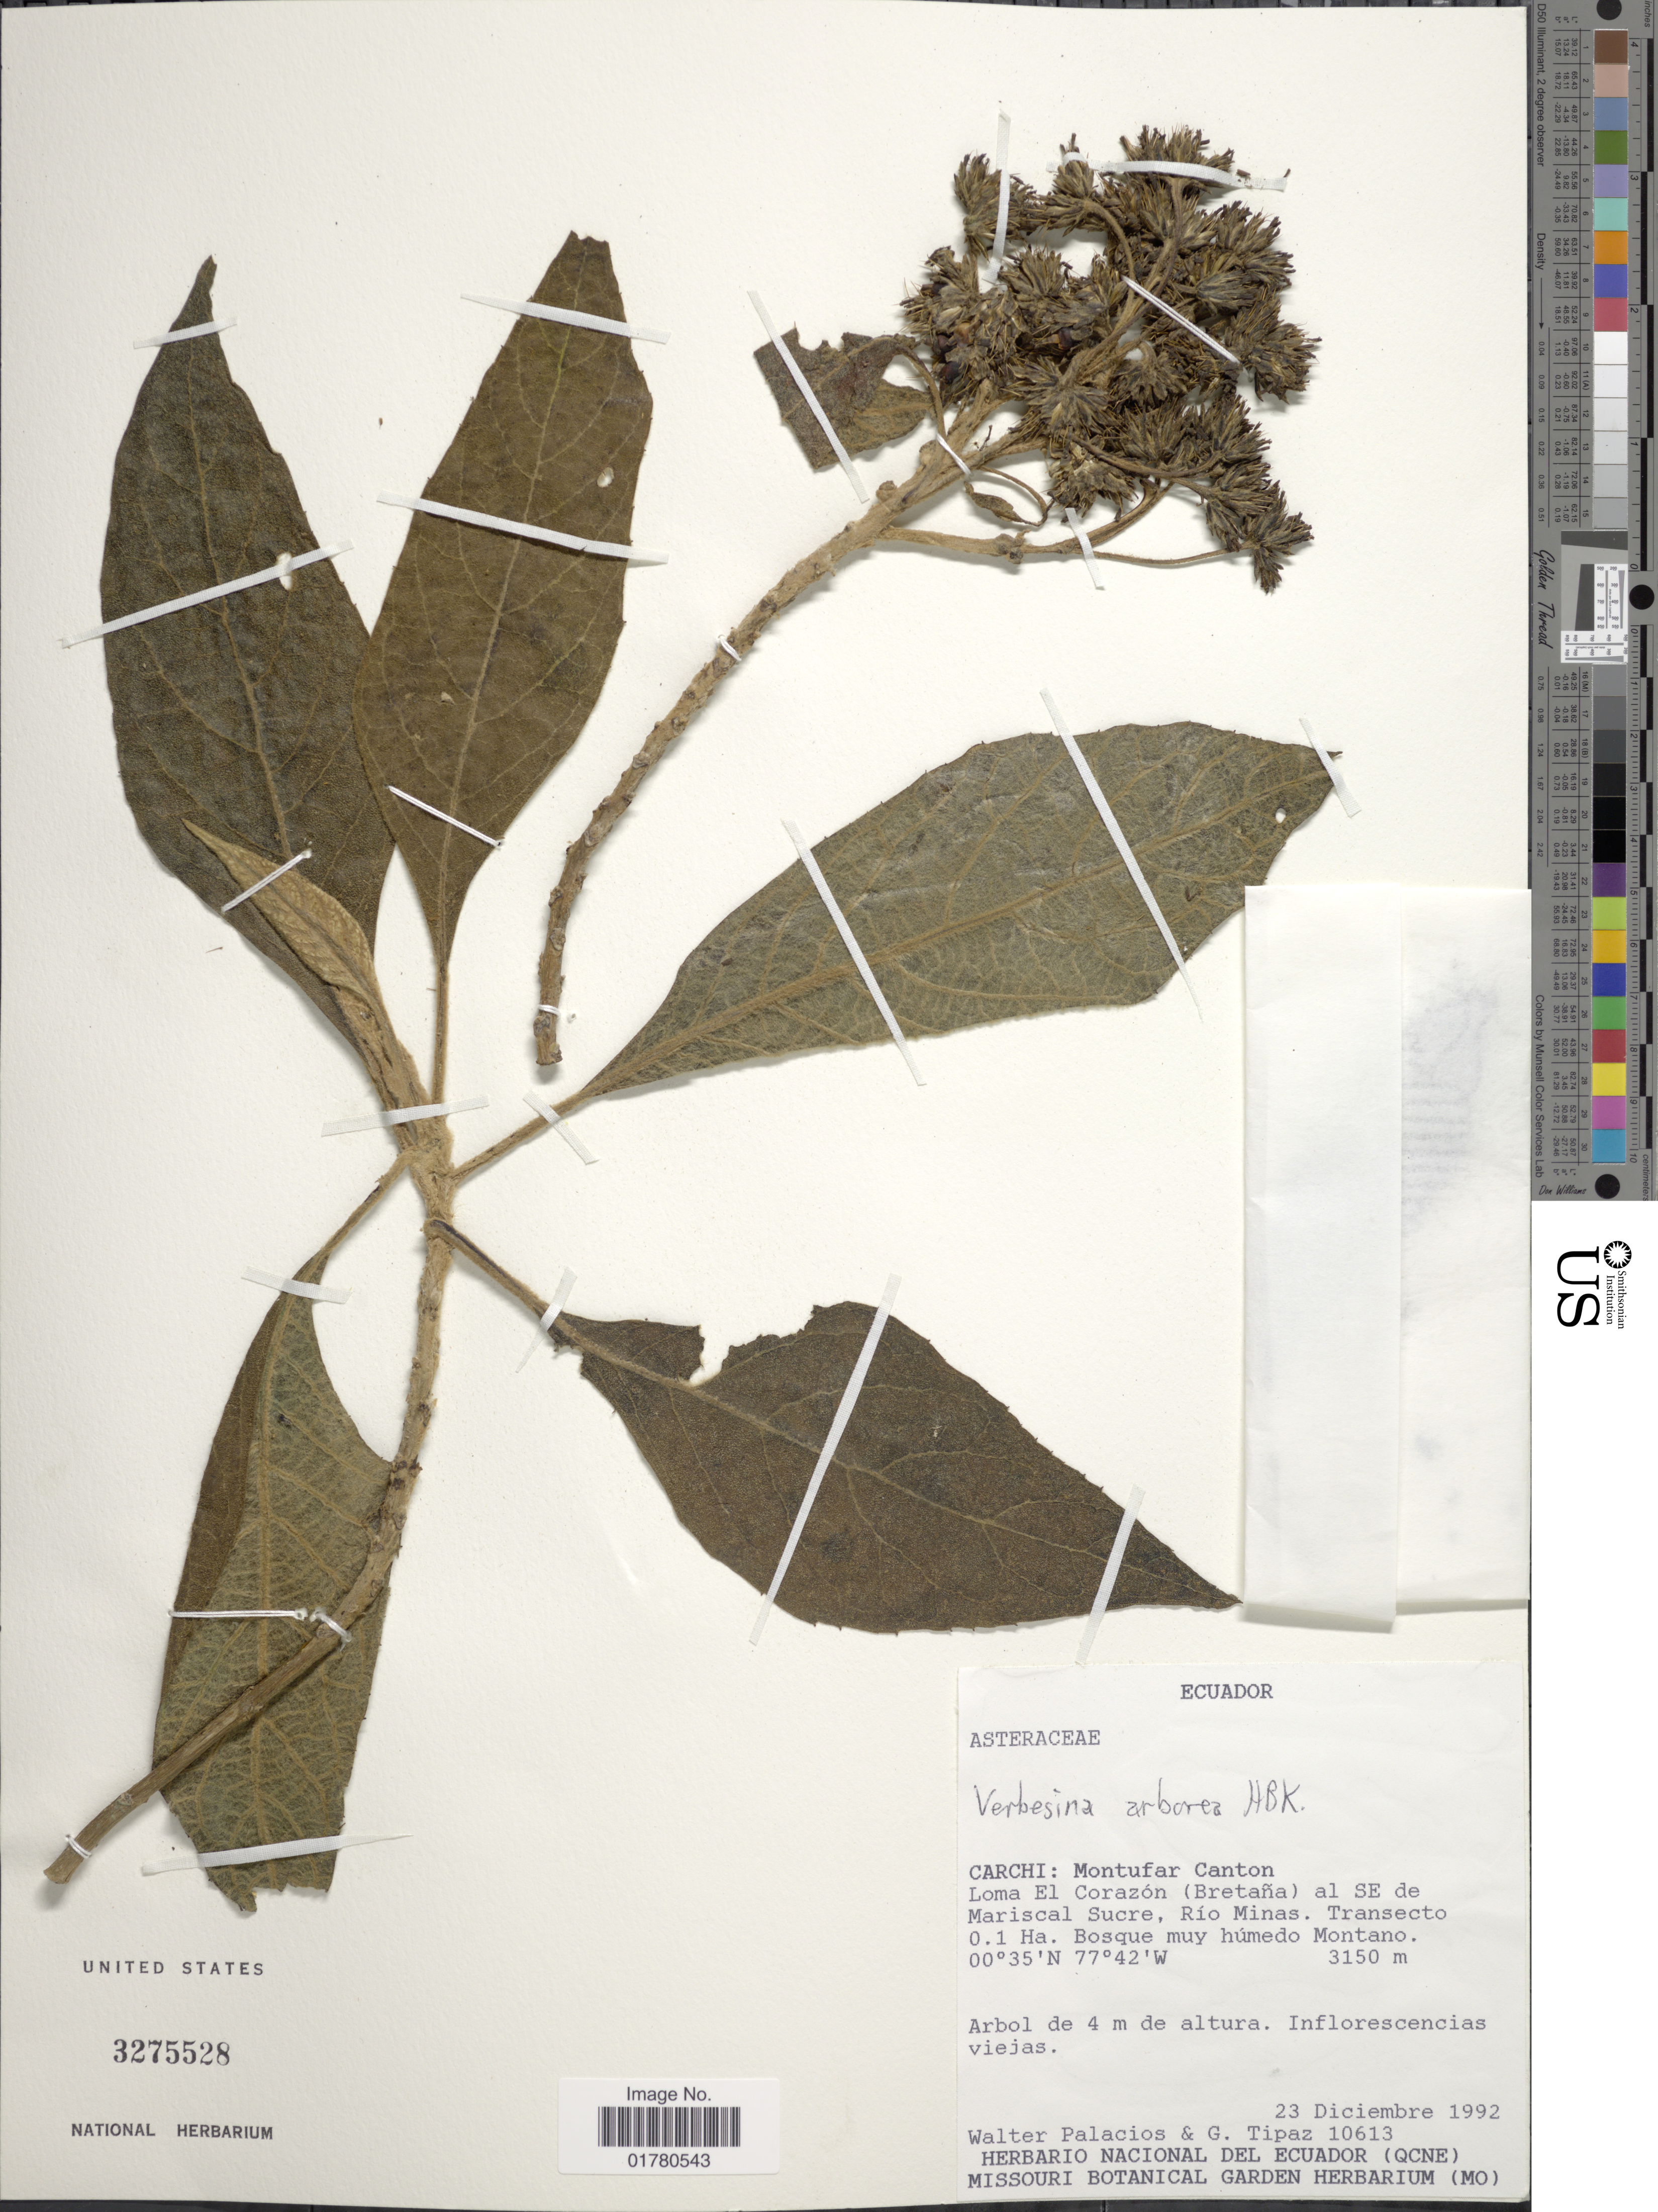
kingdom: Plantae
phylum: Tracheophyta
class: Magnoliopsida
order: Asterales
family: Asteraceae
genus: Verbesina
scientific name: Verbesina arborea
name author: Kunth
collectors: W. Palacios & G. Tipaz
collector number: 10613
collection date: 1992-12-23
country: Ecuador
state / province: Carchi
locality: Montufar Canton Loma El Corazín (Bretaña) al SE de Mariscal Sucre, Río Minas. Transecto 0.1 ha. Bosque muy húmedo Montano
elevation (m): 3150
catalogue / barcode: US 3275528